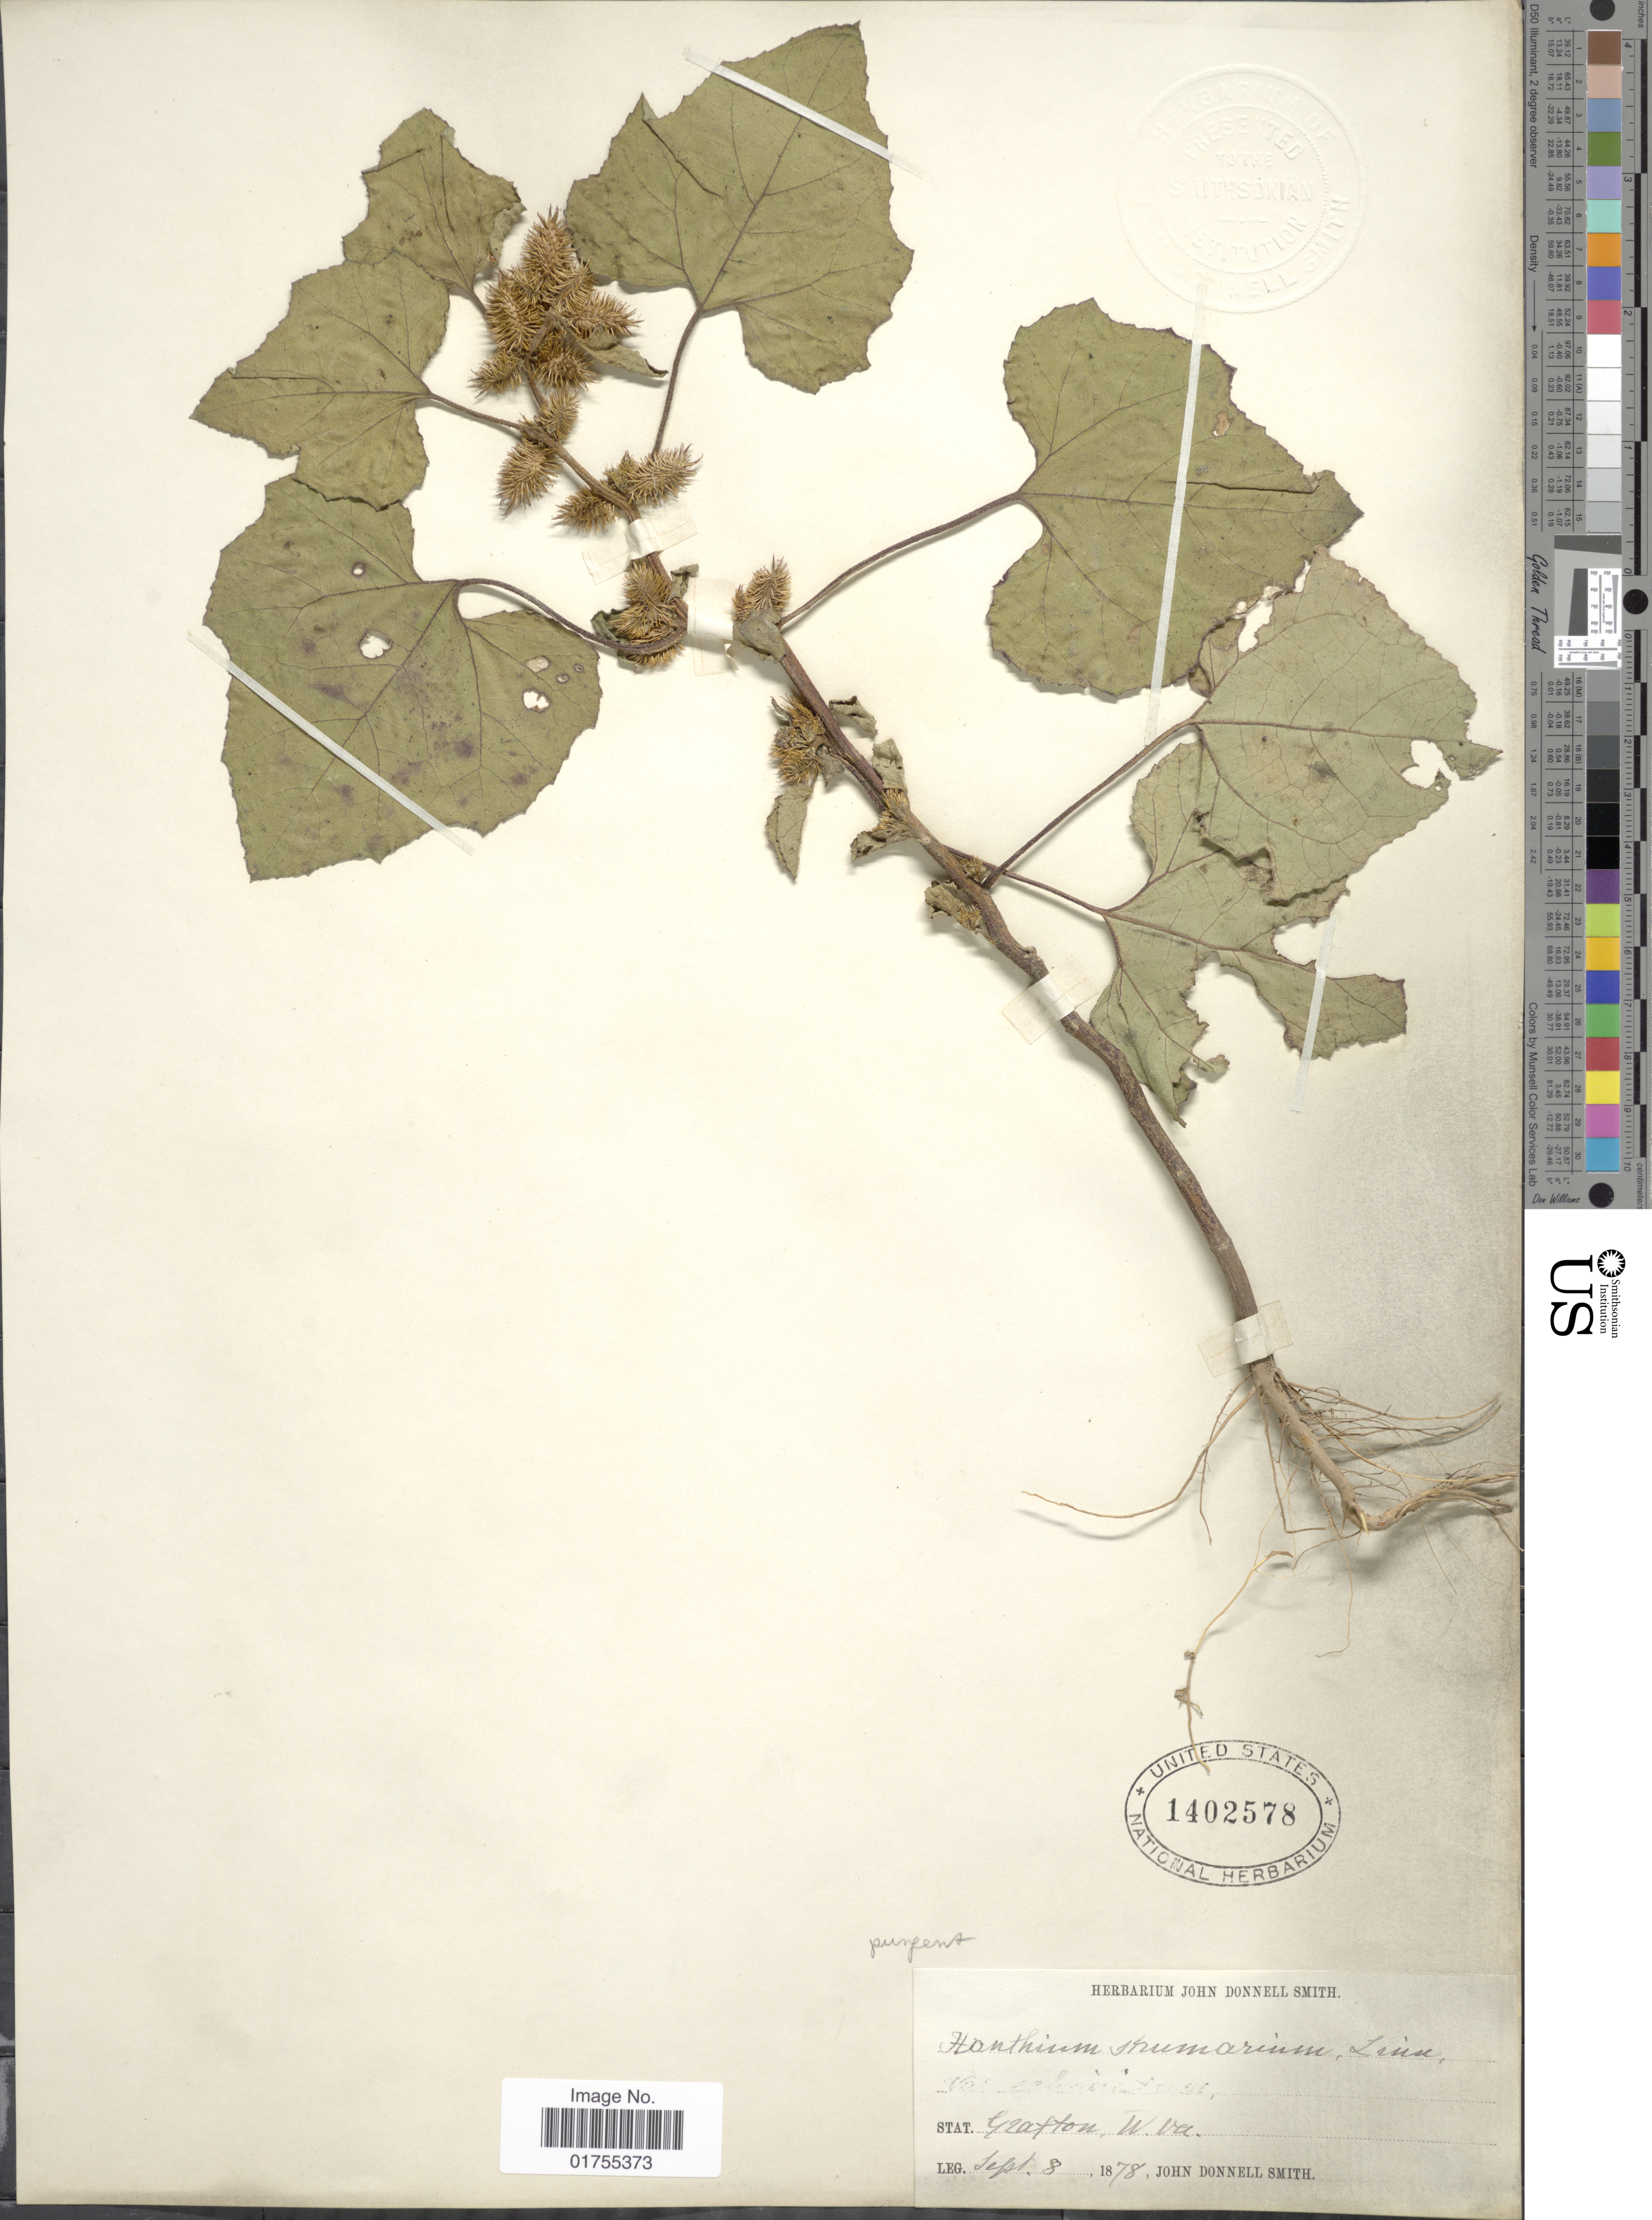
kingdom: Plantae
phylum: Tracheophyta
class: Magnoliopsida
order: Asterales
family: Asteraceae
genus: Xanthium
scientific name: Xanthium strumarium var. glabratum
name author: Mill.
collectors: J. Donnell Smith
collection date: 1878-09-08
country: United States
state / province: West Virginia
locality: Grafton, W. Va.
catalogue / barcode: US 1402578